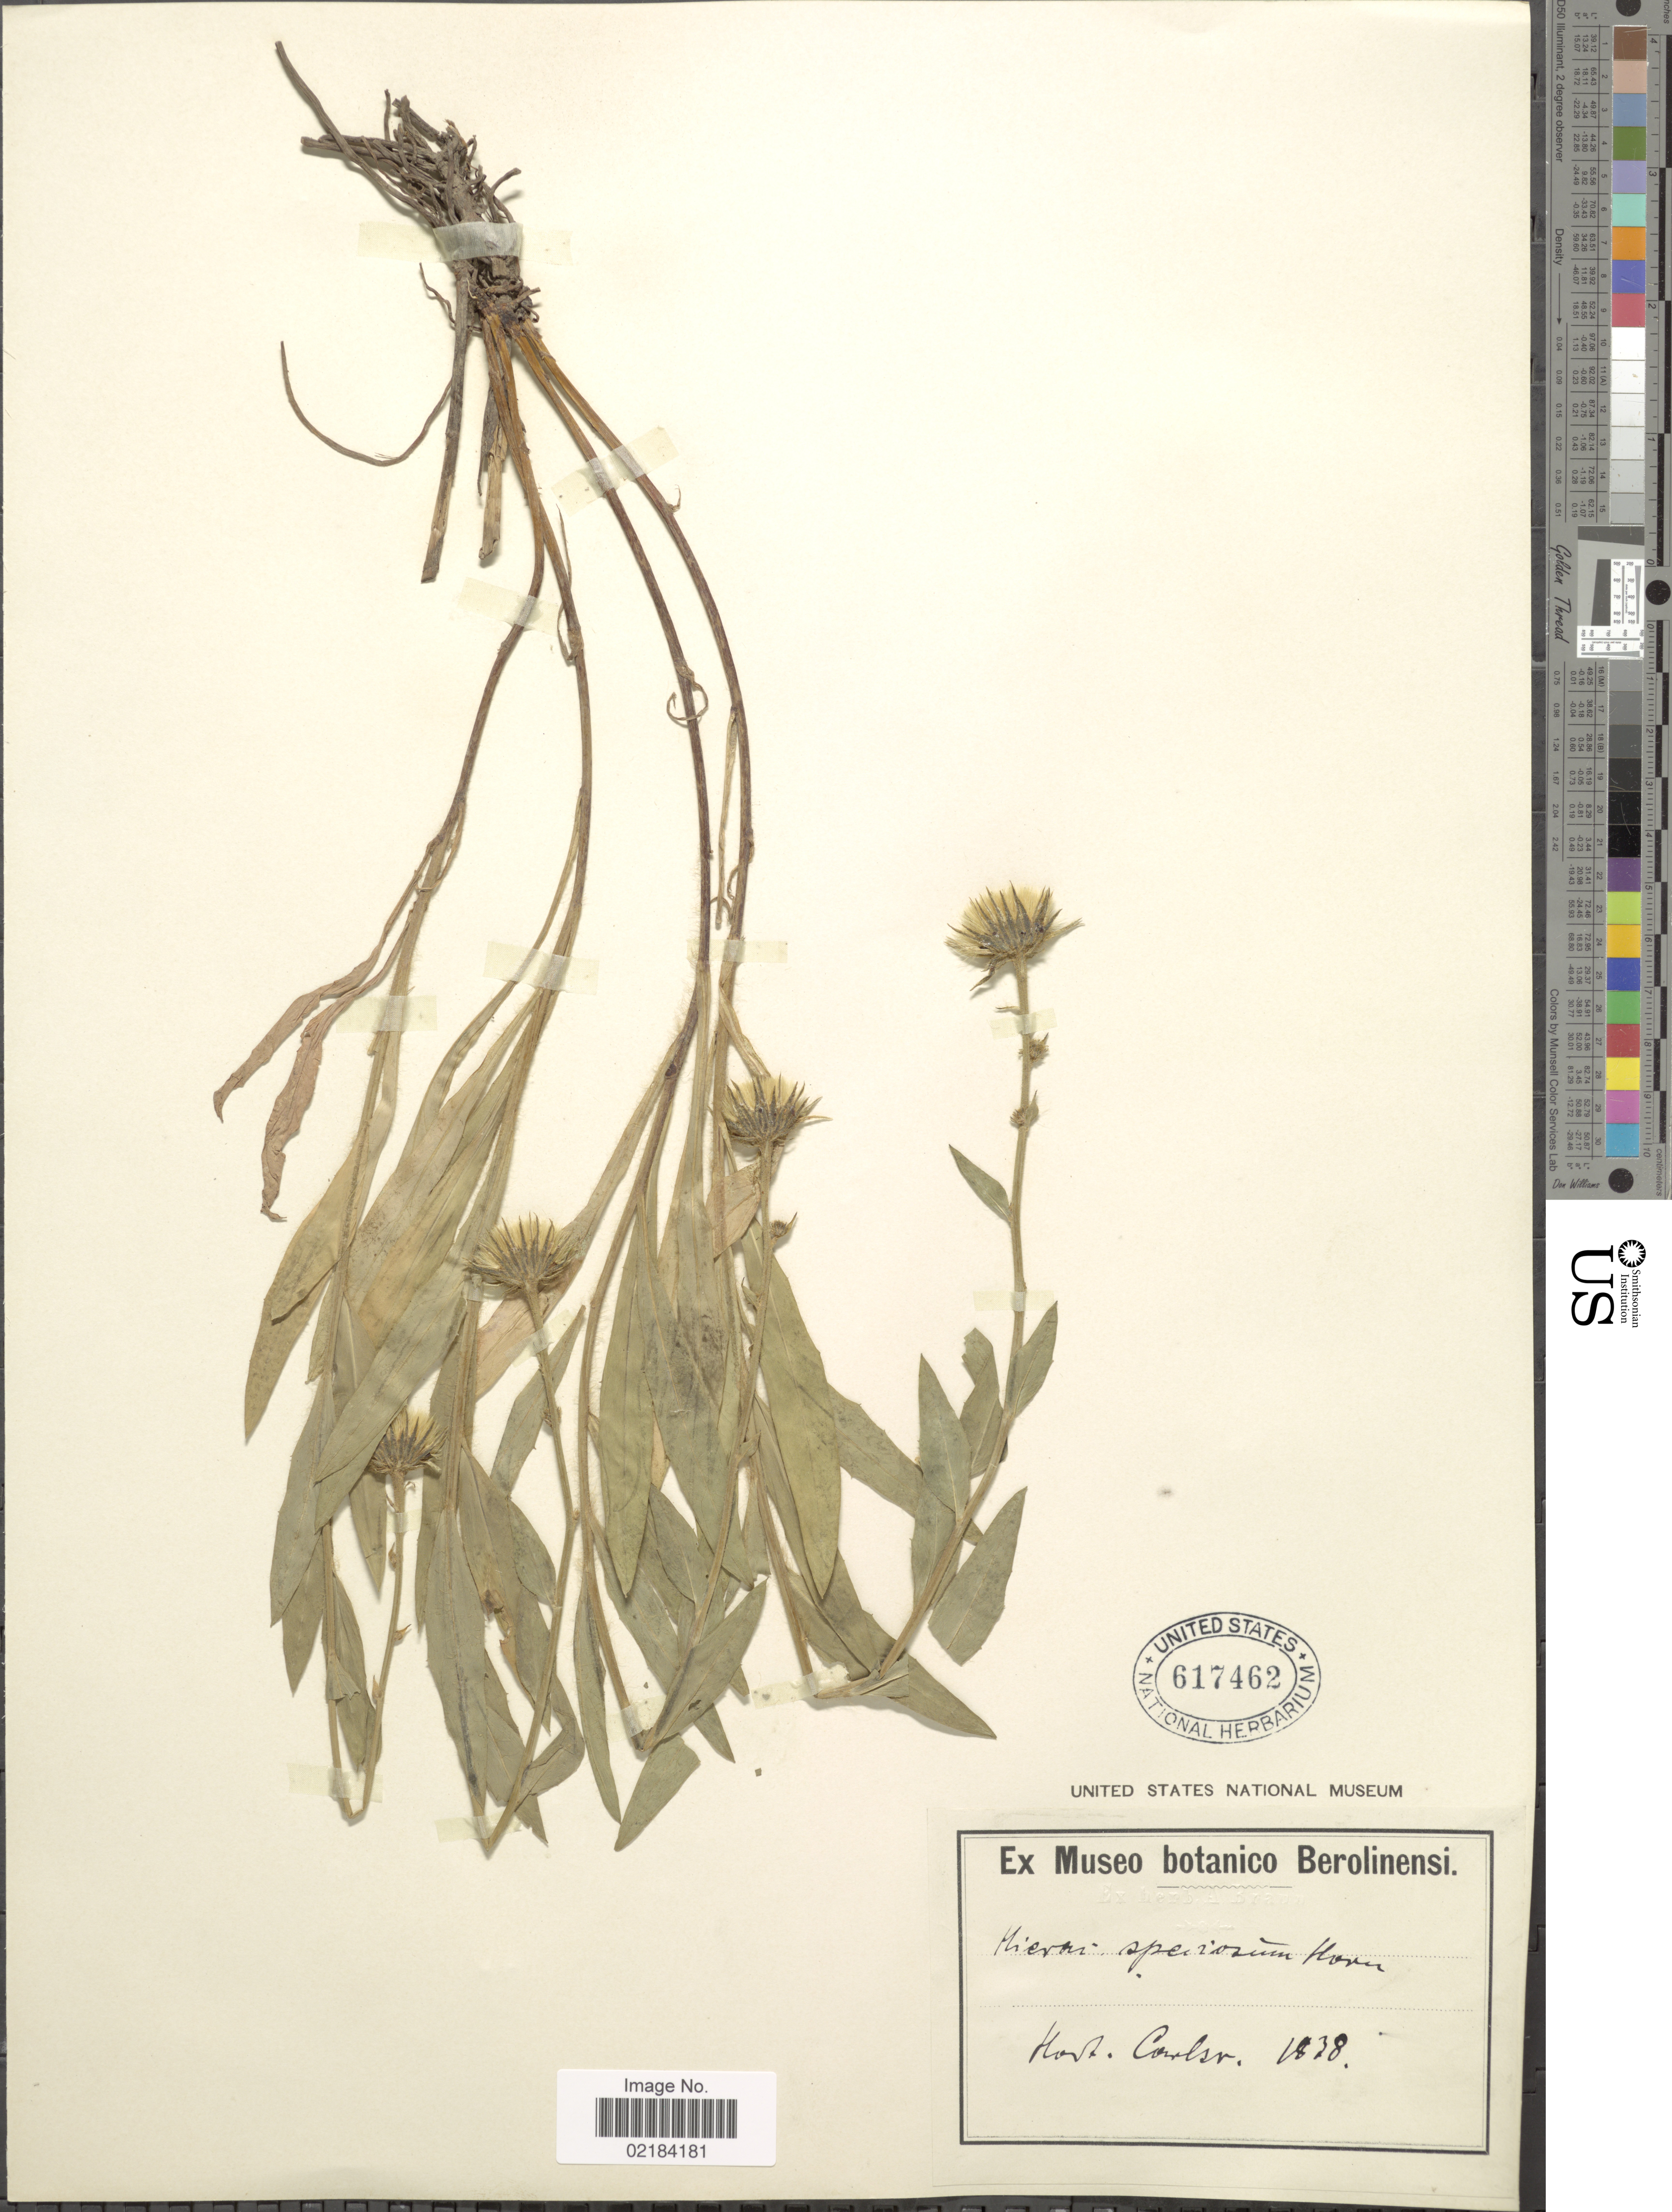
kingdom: Plantae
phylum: Tracheophyta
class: Magnoliopsida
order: Asterales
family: Asteraceae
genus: Hieracium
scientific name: Hieracium speciosum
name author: Hornem.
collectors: ex Museo Botanico Berolinensi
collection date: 1838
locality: Hort C [illegible text]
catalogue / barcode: US 617462